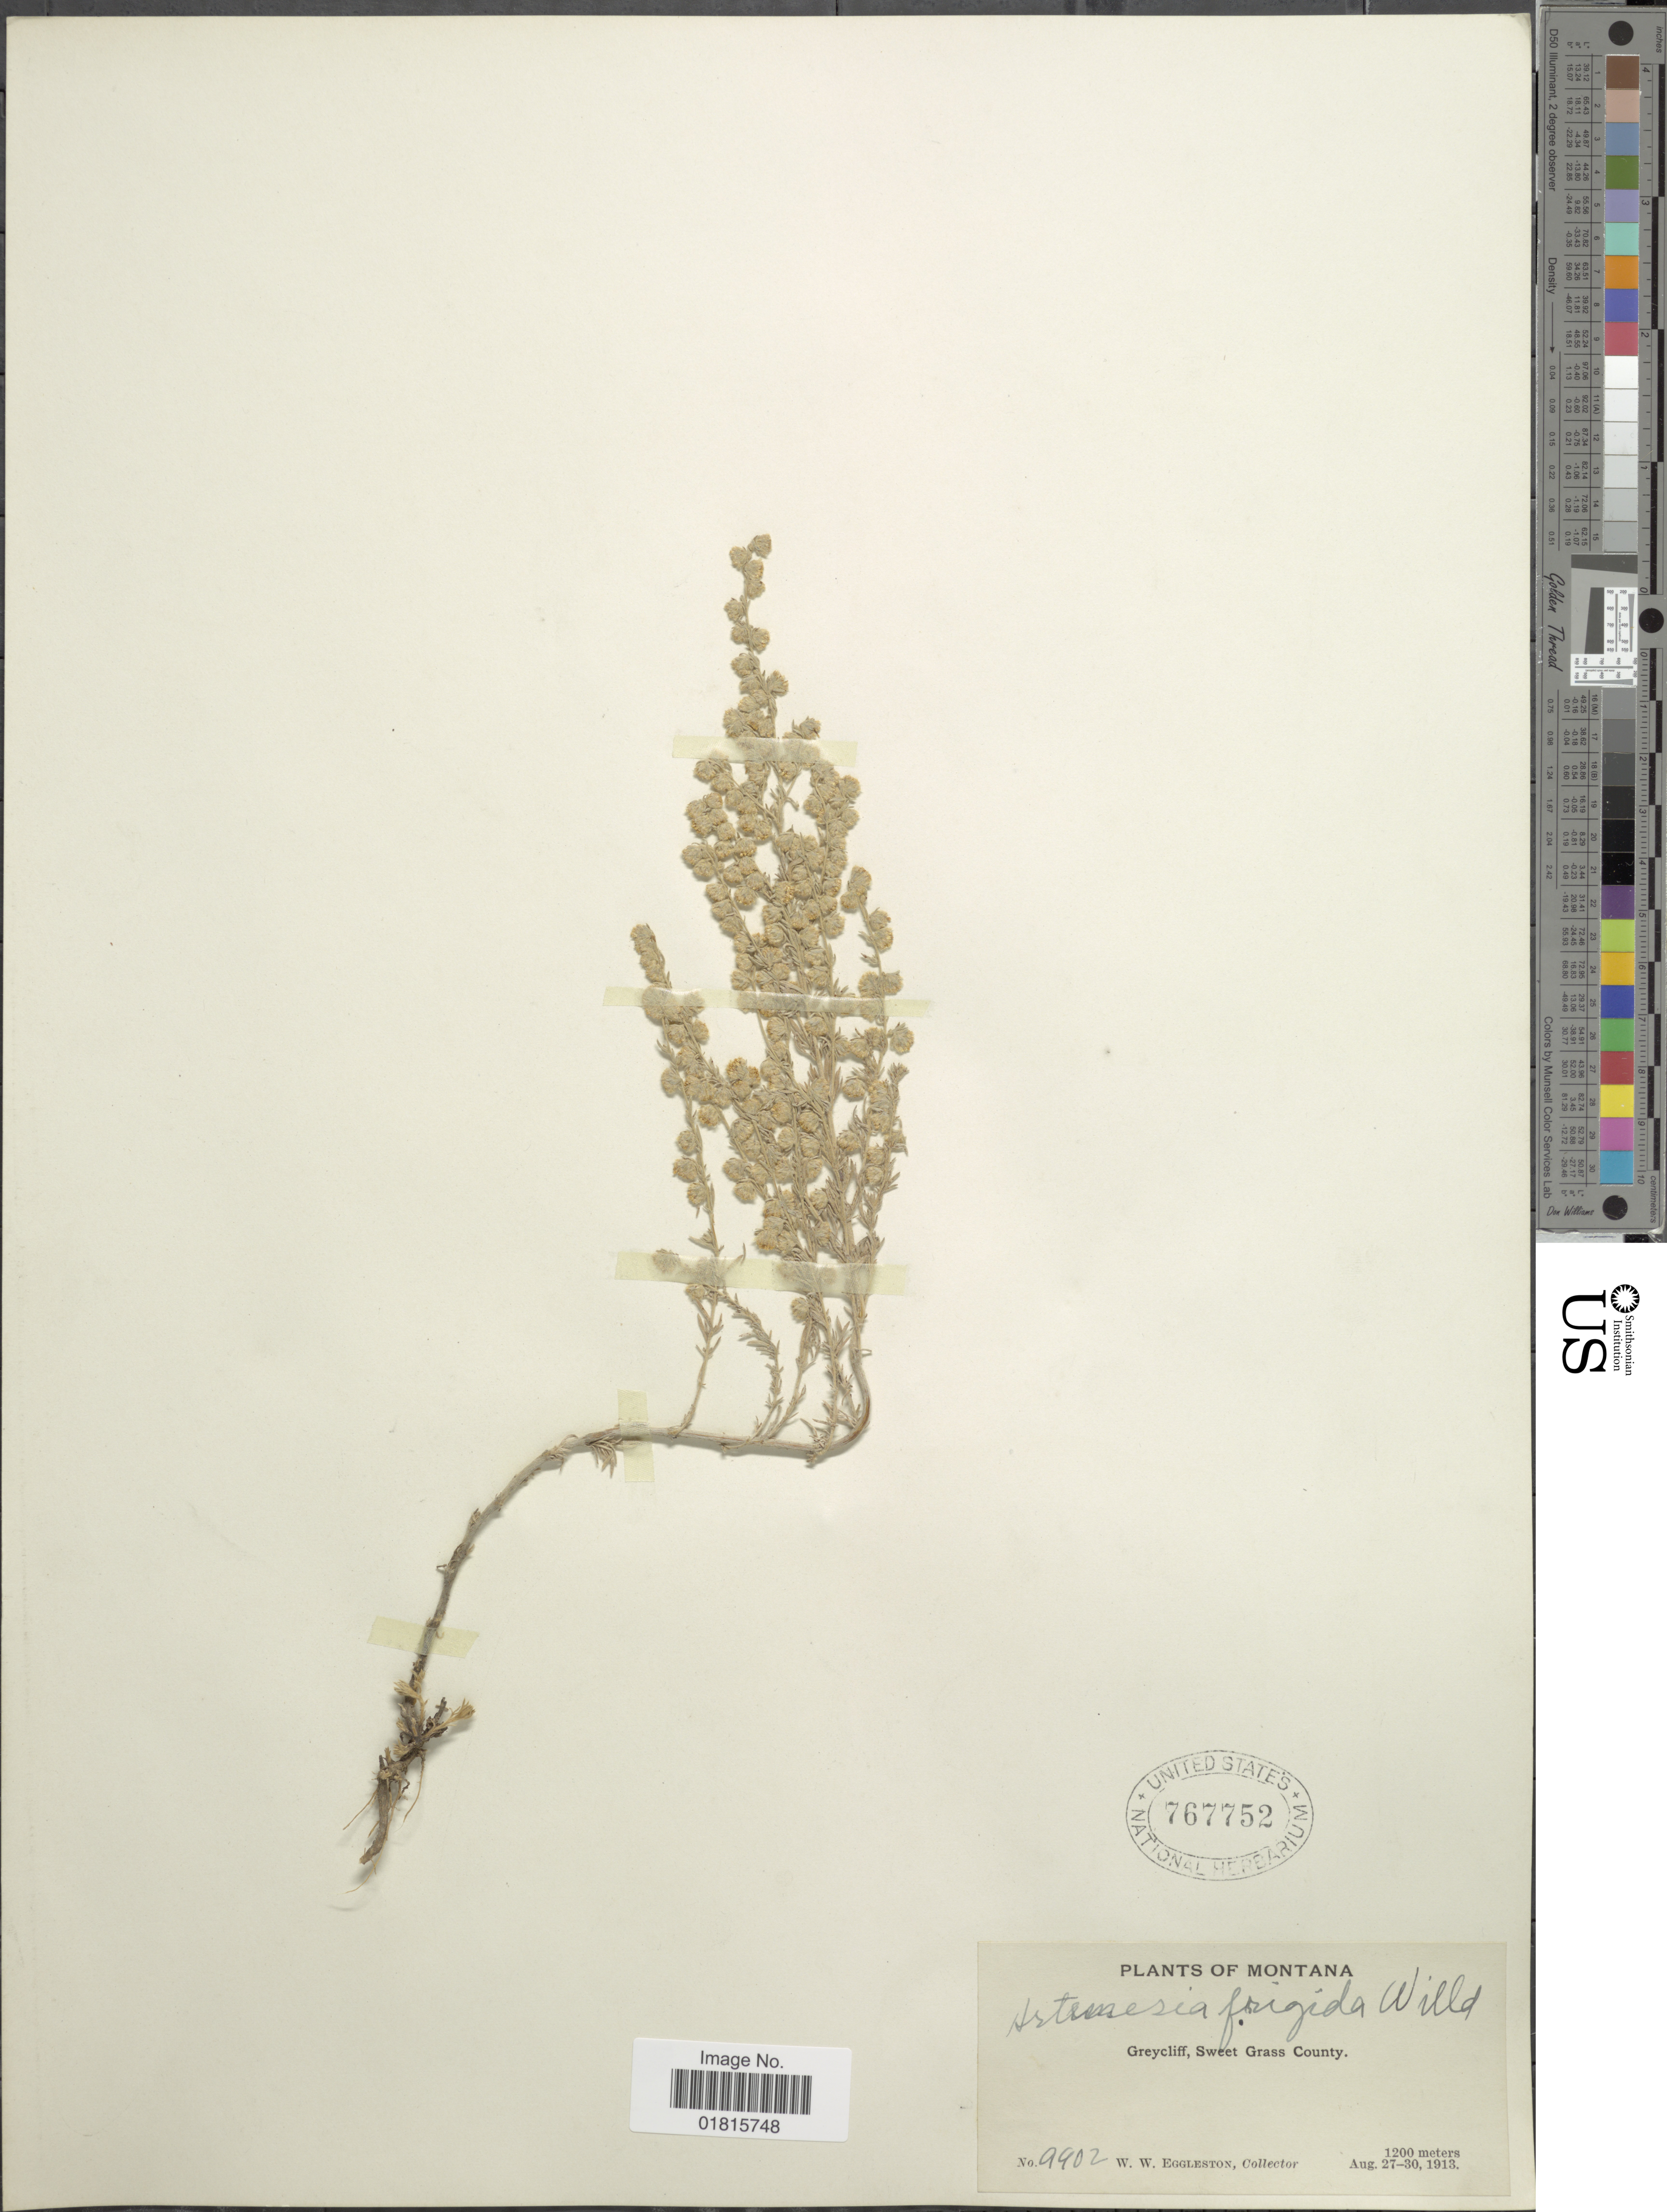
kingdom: Plantae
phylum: Tracheophyta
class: Magnoliopsida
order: Asterales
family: Asteraceae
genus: Artemisia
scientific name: Artemisia frigida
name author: Willd.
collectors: W. W. Eggleston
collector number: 9902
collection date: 1913-08-27/1913-08-30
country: United States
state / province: Montana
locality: Greycliff, Sweet Grass County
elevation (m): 1200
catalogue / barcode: US 767752